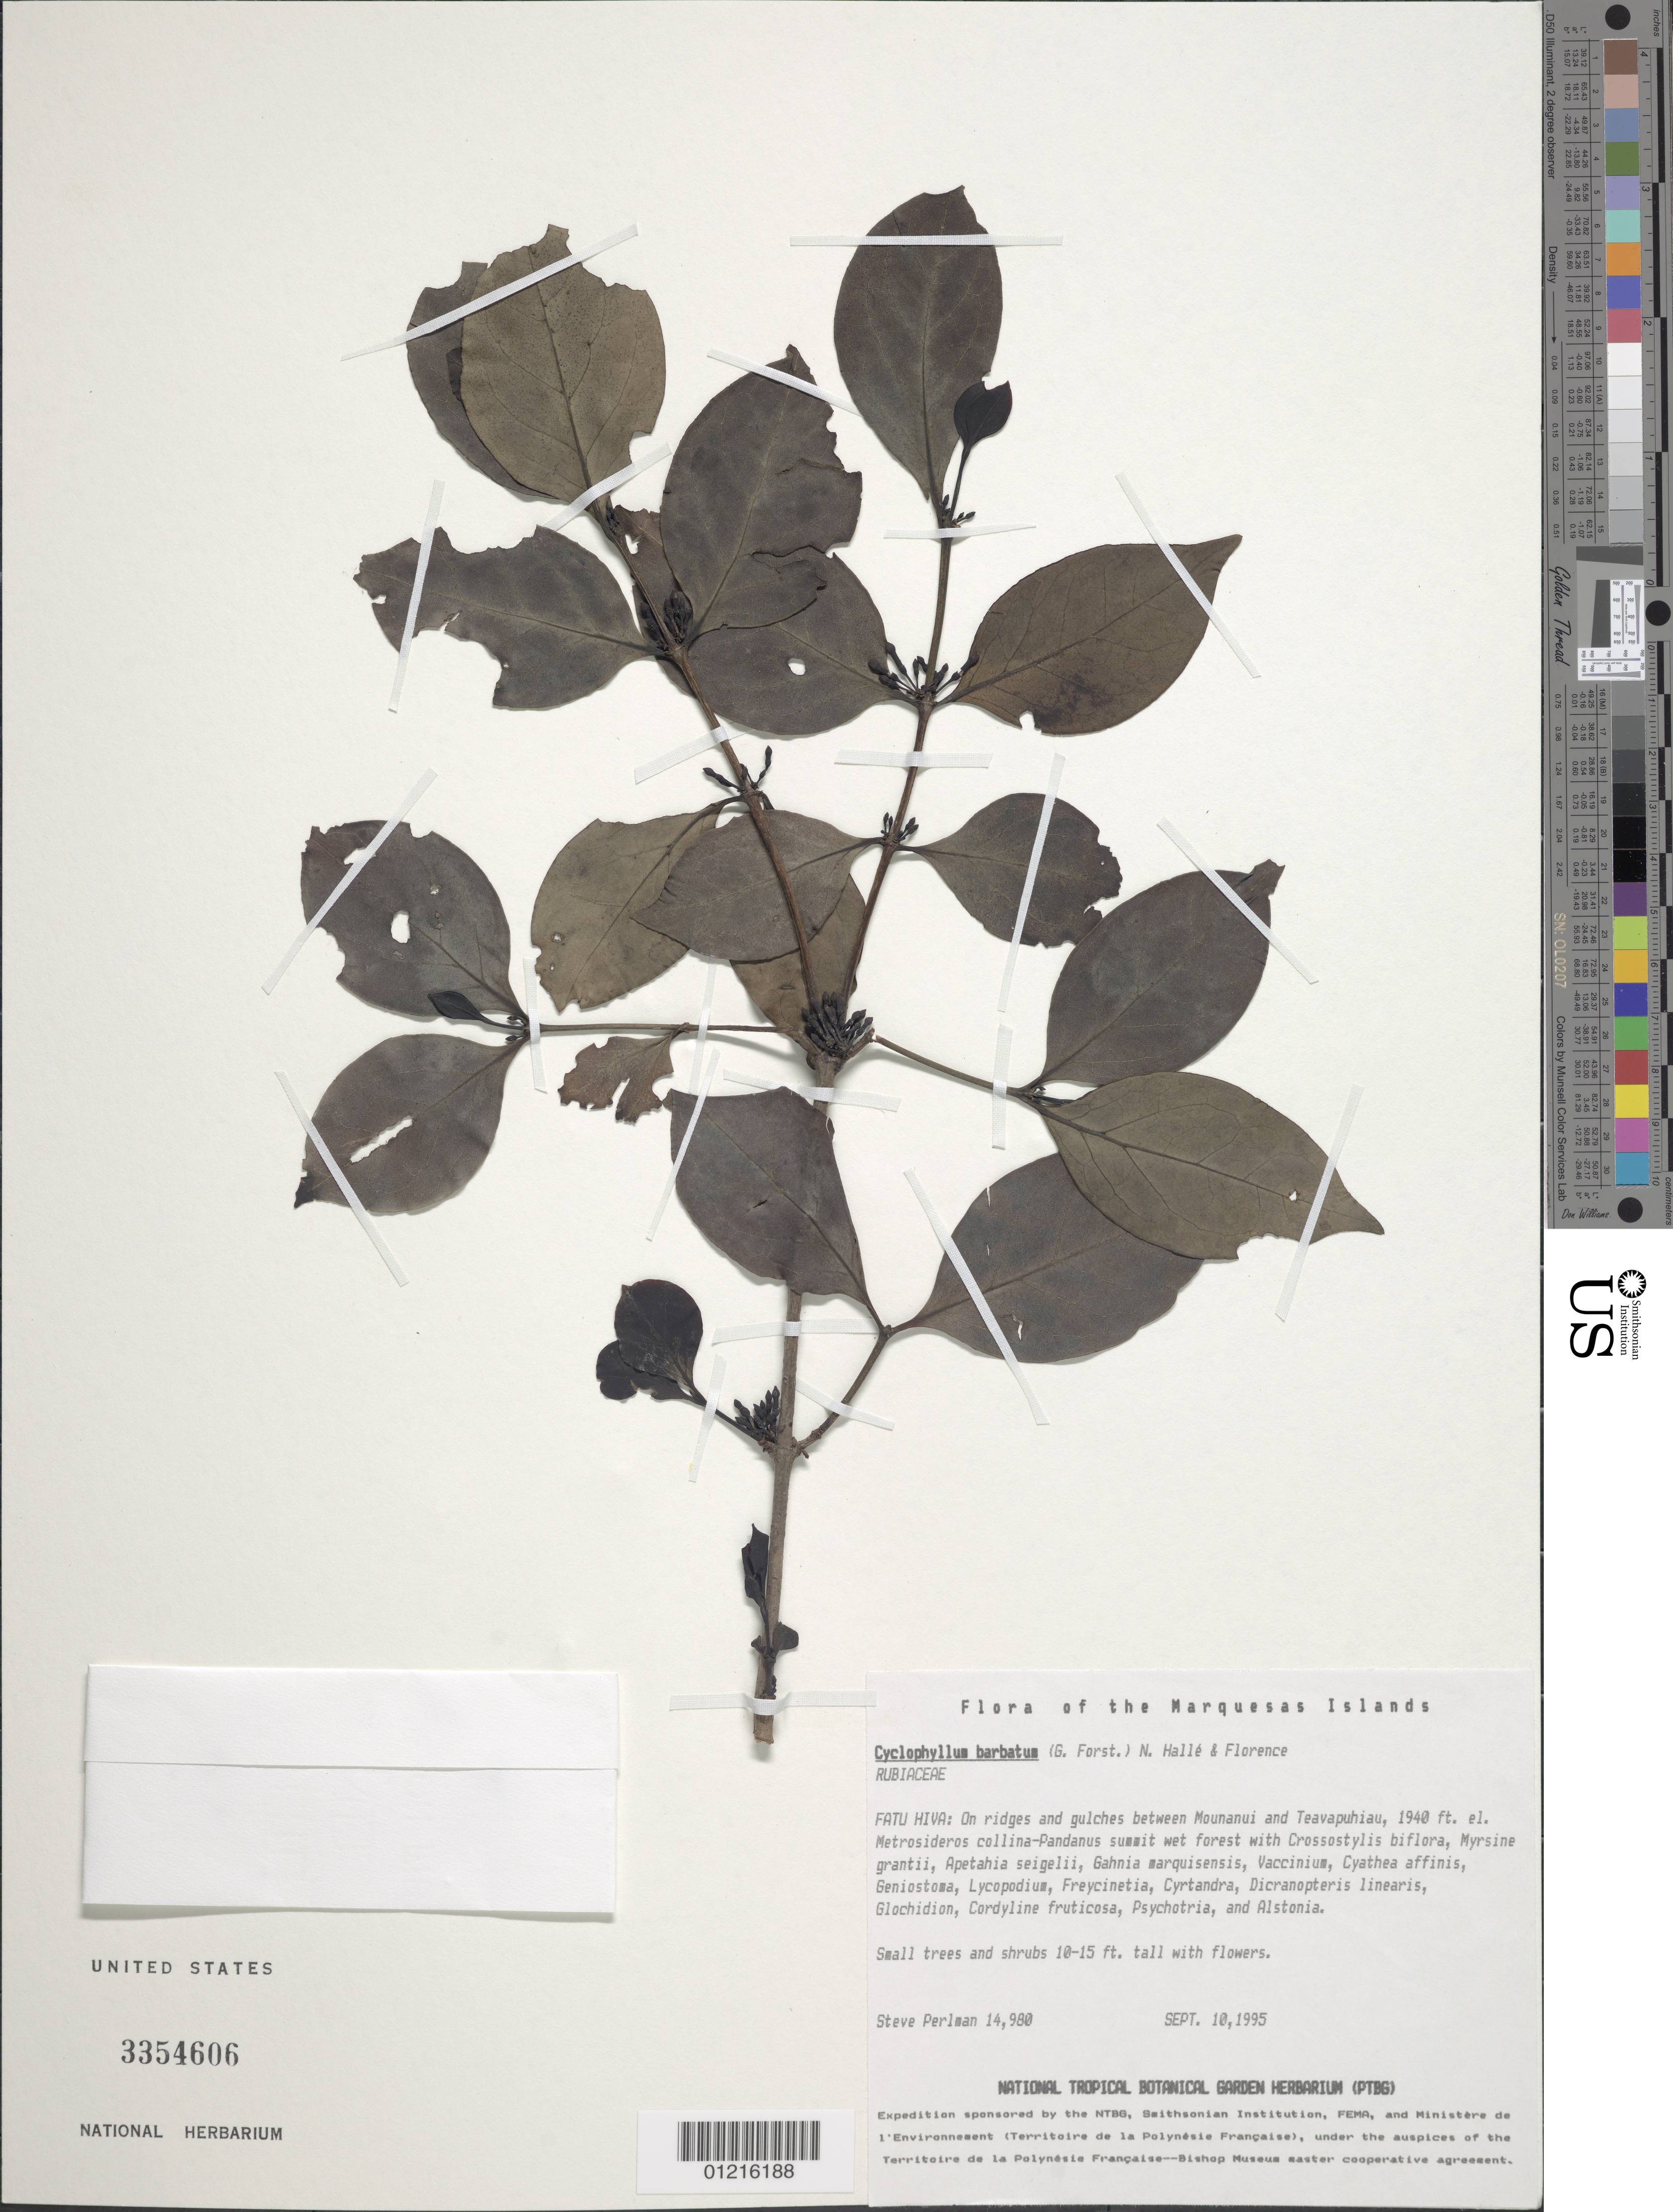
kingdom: Plantae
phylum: Tracheophyta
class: Magnoliopsida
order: Gentianales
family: Rubiaceae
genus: Cyclophyllum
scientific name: Cyclophyllum barbatum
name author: (G. Forst.) N. Hallé & J. Florence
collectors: S. P. Perlman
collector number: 14980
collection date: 1995-09-10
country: French Polynesia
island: Fatu Hiva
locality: On ridges and gulches between Mounanui and Teavapuhiau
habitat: In Metrosideros collina - Pandanus lowland wet shrubland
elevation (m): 591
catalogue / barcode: US 3354606